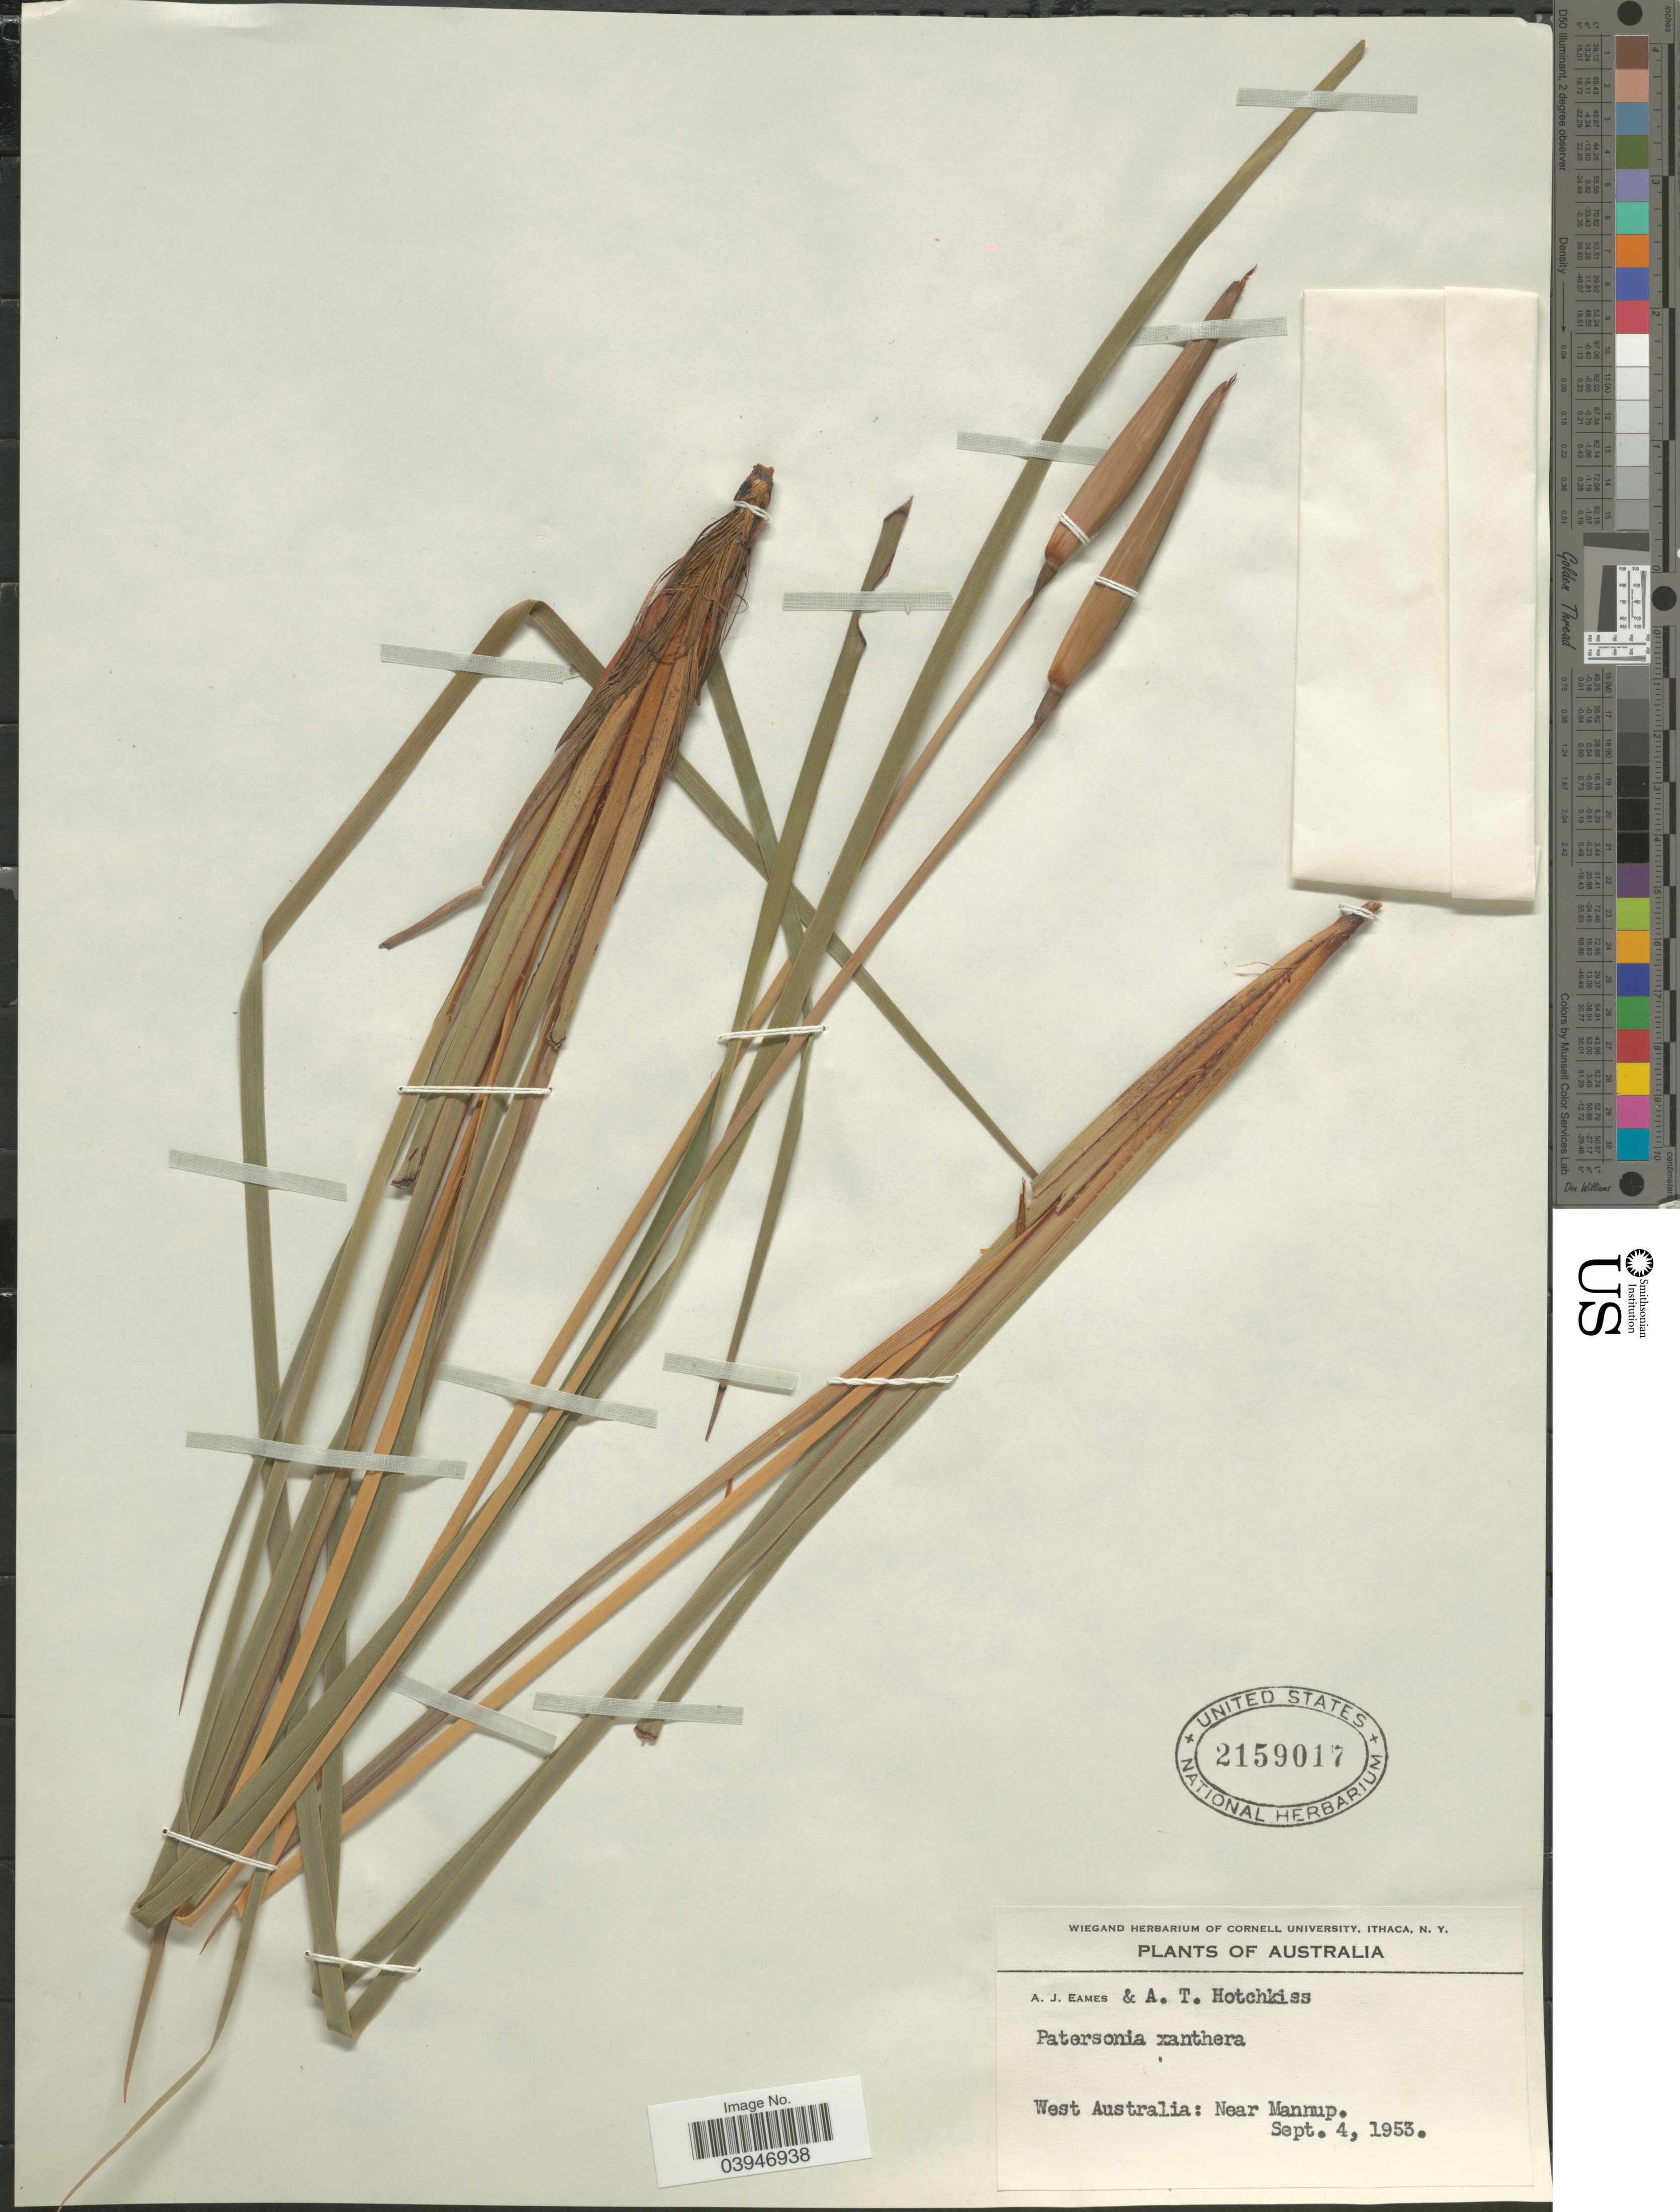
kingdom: Plantae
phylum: Tracheophyta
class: Liliopsida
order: Asparagales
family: Iridaceae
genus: Patersonia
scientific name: Patersonia xanthina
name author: F. Muell.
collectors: A. J. Eames & A. Hotchkiss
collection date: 1953-09-04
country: Australia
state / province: Western Australia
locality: West Australia: Near Mannup.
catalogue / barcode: US 2159017